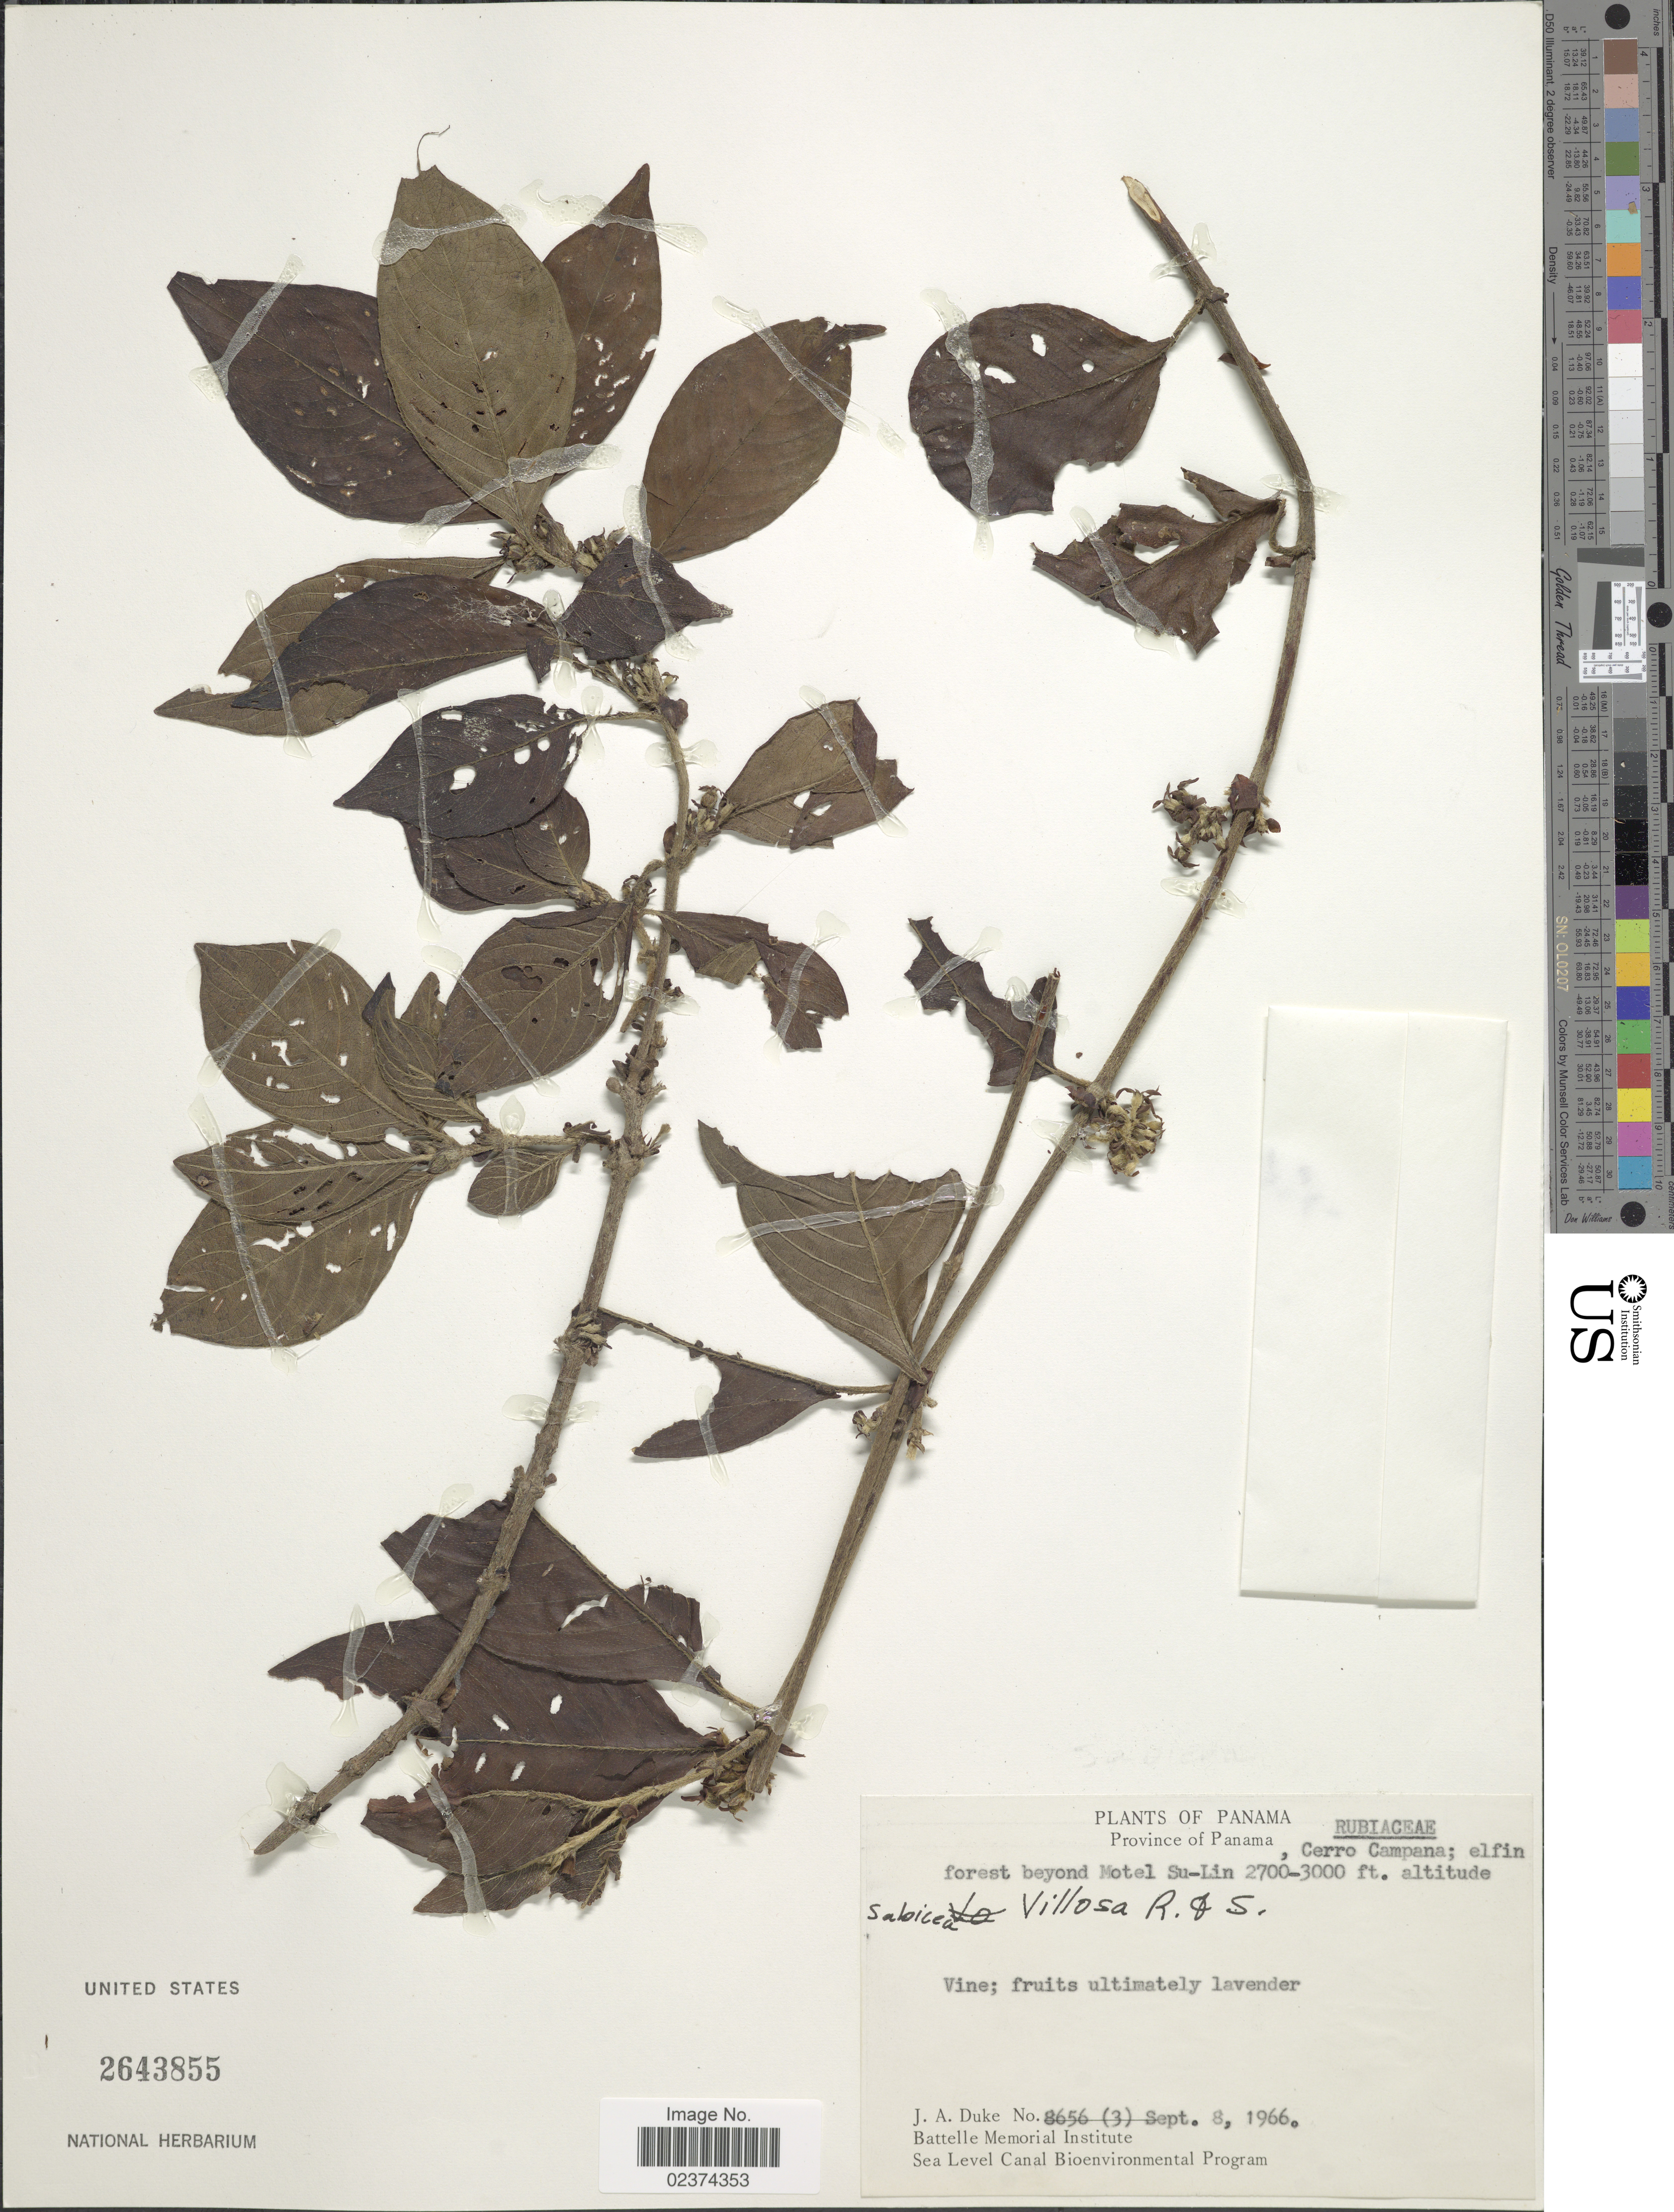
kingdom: Plantae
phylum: Tracheophyta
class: Magnoliopsida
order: Gentianales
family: Rubiaceae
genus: Sabicea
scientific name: Sabicea hirsuta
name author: Kunth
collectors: J. A. Duke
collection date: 1966-09-08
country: Panama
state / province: Panamá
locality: Province of Panama. Cerro Campana; elfin forest beyond Motel Su-Lin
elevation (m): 823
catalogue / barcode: US 2643855